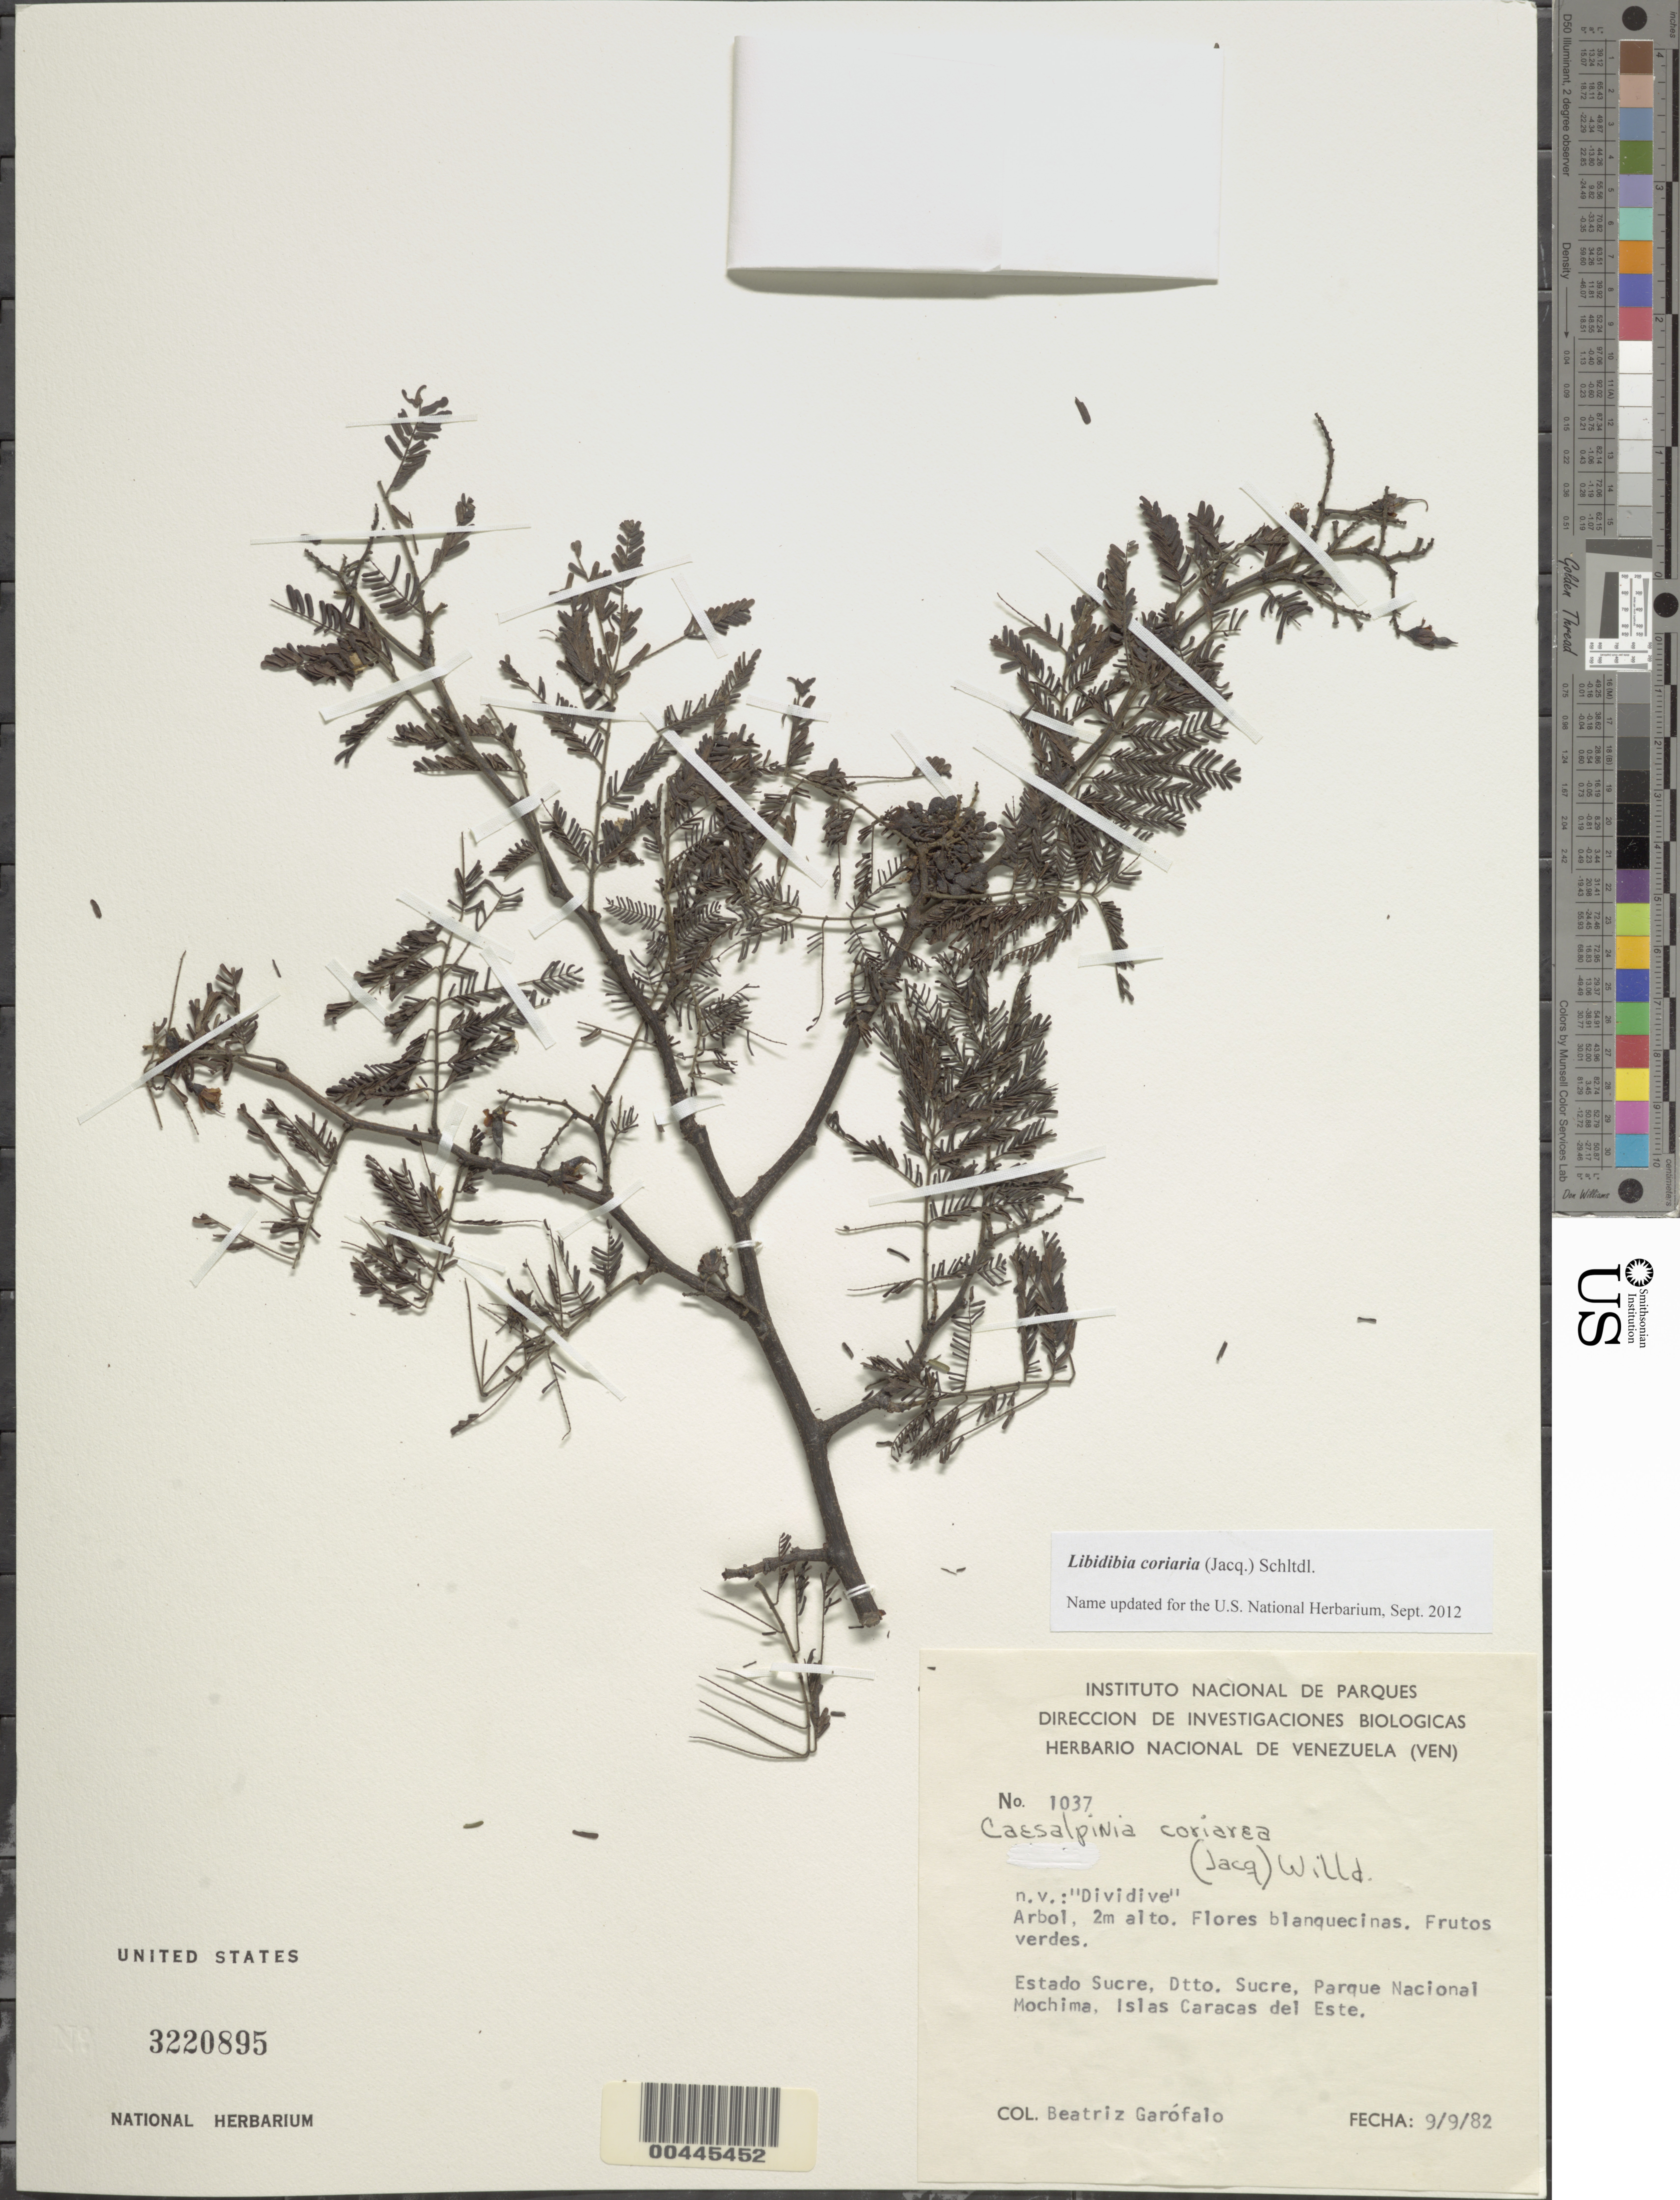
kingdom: Plantae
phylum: Tracheophyta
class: Magnoliopsida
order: Fabales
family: Fabaceae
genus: Libidibia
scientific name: Libidibia coriaria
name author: (Jacq.) Schltdl.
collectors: B. Garofalo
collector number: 1037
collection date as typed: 09 Sep 1982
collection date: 1982-09-09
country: Venezuela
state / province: Sucre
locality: Mochima national park, islas caracas del este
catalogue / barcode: US 3220895